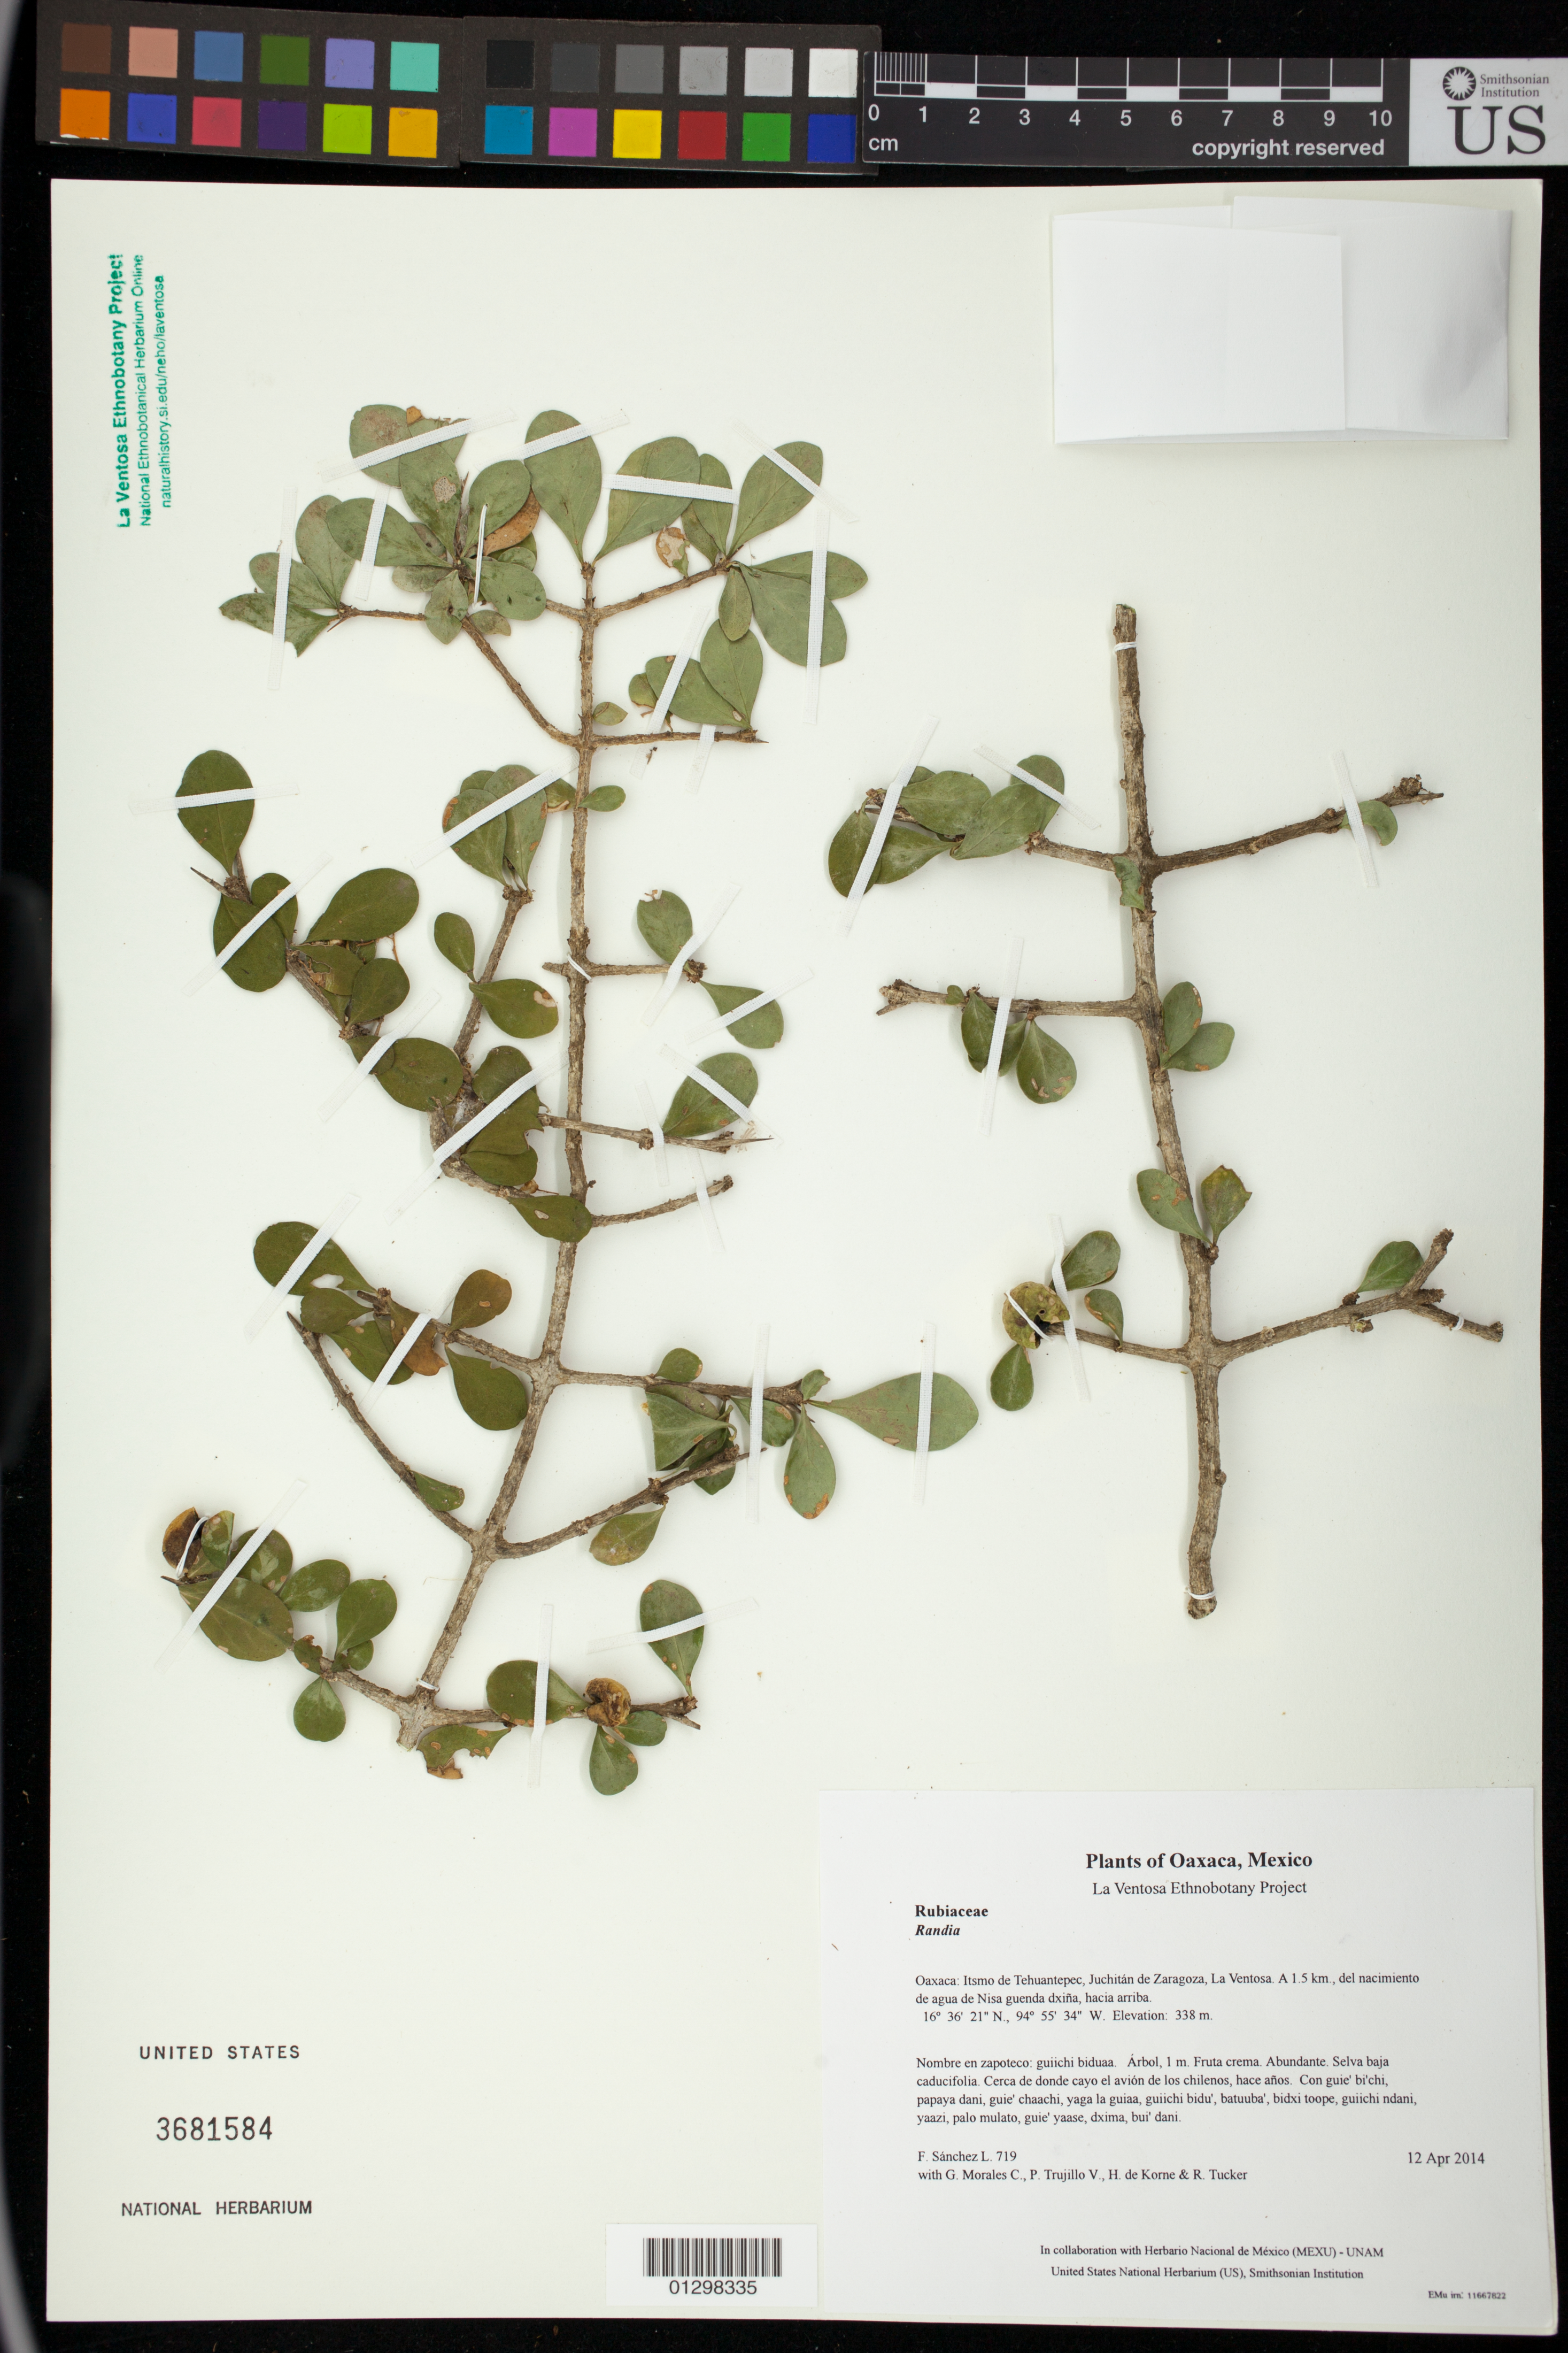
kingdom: Plantae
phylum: Tracheophyta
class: Magnoliopsida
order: Gentianales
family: Rubiaceae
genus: Randia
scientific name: Randia aculeata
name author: L.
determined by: Velasco G., Kenia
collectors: F. Sánchez L., G. Morales C., P. Trujillo V., H. de Korne & R. Tucker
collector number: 719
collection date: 2014-04-12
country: Mexico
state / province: Oaxaca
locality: Itsmo de Tehuantepec, Juchitán de Zaragoza, La Ventosa. A 1.5 km., del nacimiento de agua de Nisa guenda dxiña, hacia arriba.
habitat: Selva baja caducifolia. Cerca de donde cayo el avión de los chilenos, hace años.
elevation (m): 338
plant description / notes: MEXU, US; Yaga. 1 m. Cuaananaxhi nayu. Stale.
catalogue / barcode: US 3681584